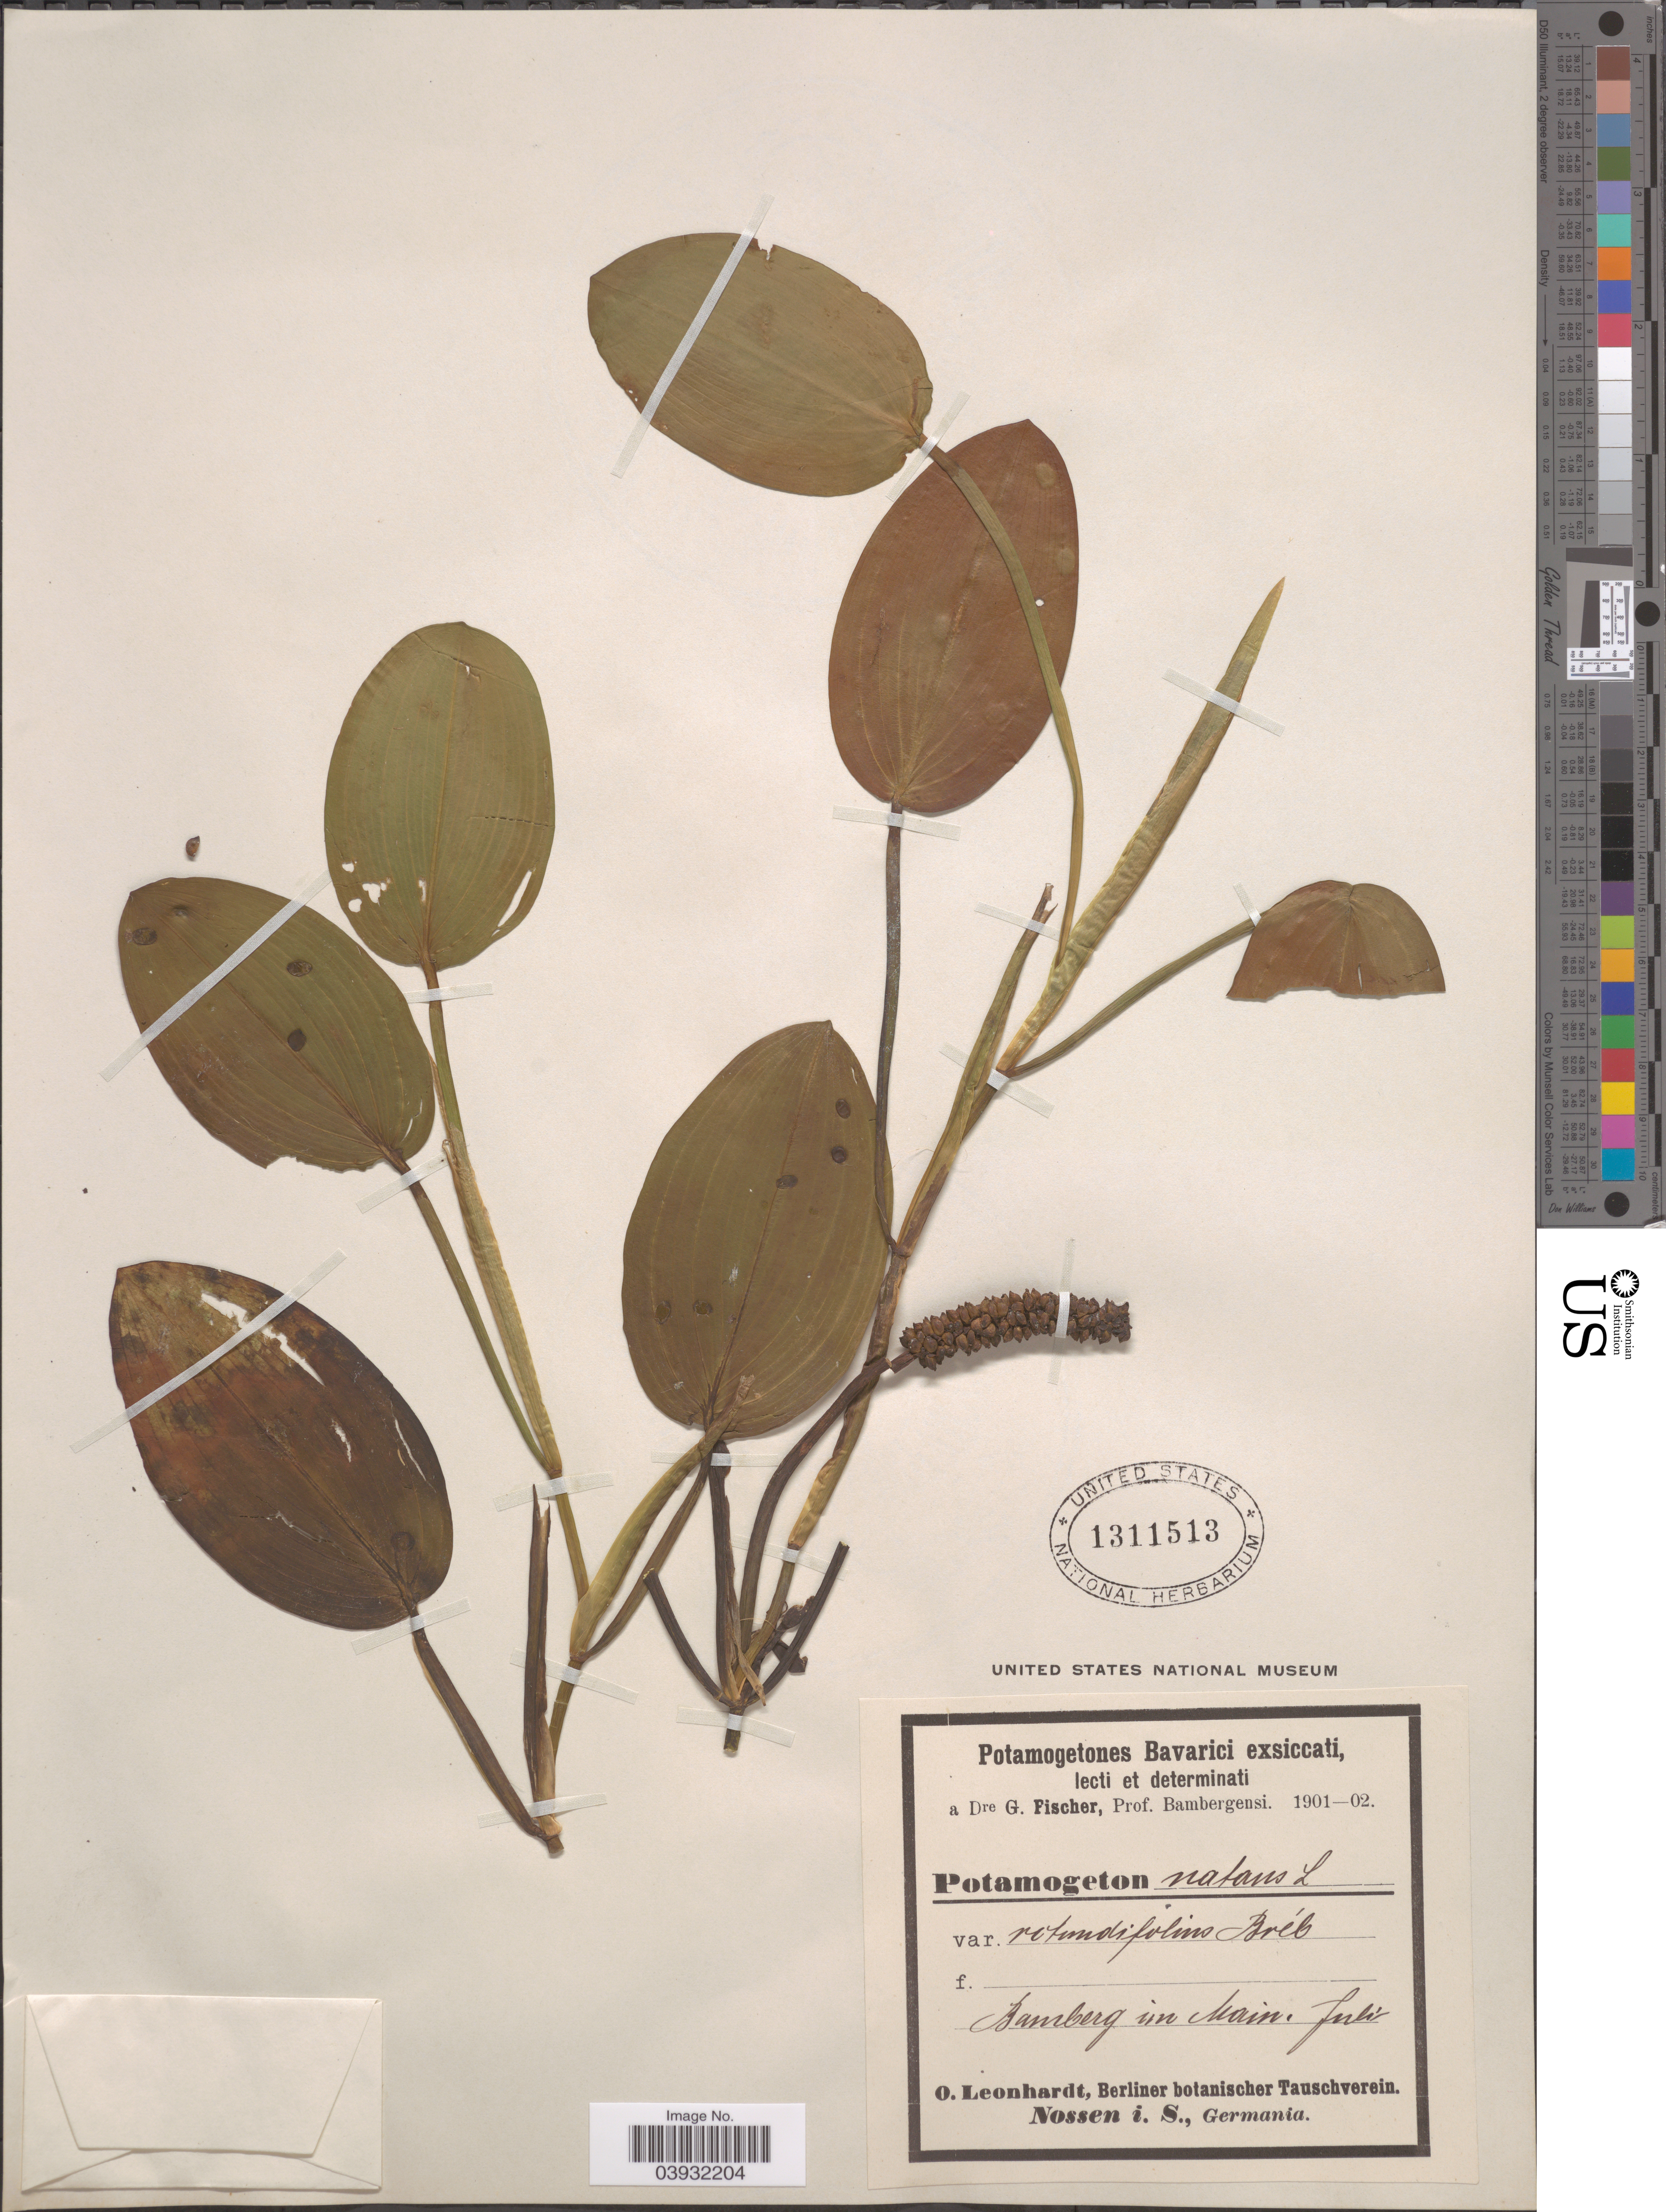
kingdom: Plantae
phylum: Tracheophyta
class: Liliopsida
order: Alismatales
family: Potamogetonaceae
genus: Potamogeton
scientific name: Potamogeton natans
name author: L.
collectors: O. Leonhardt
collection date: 1901-07/1902-07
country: Germany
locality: Bamberg in Main. Nossen i. S.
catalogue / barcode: US 1311513